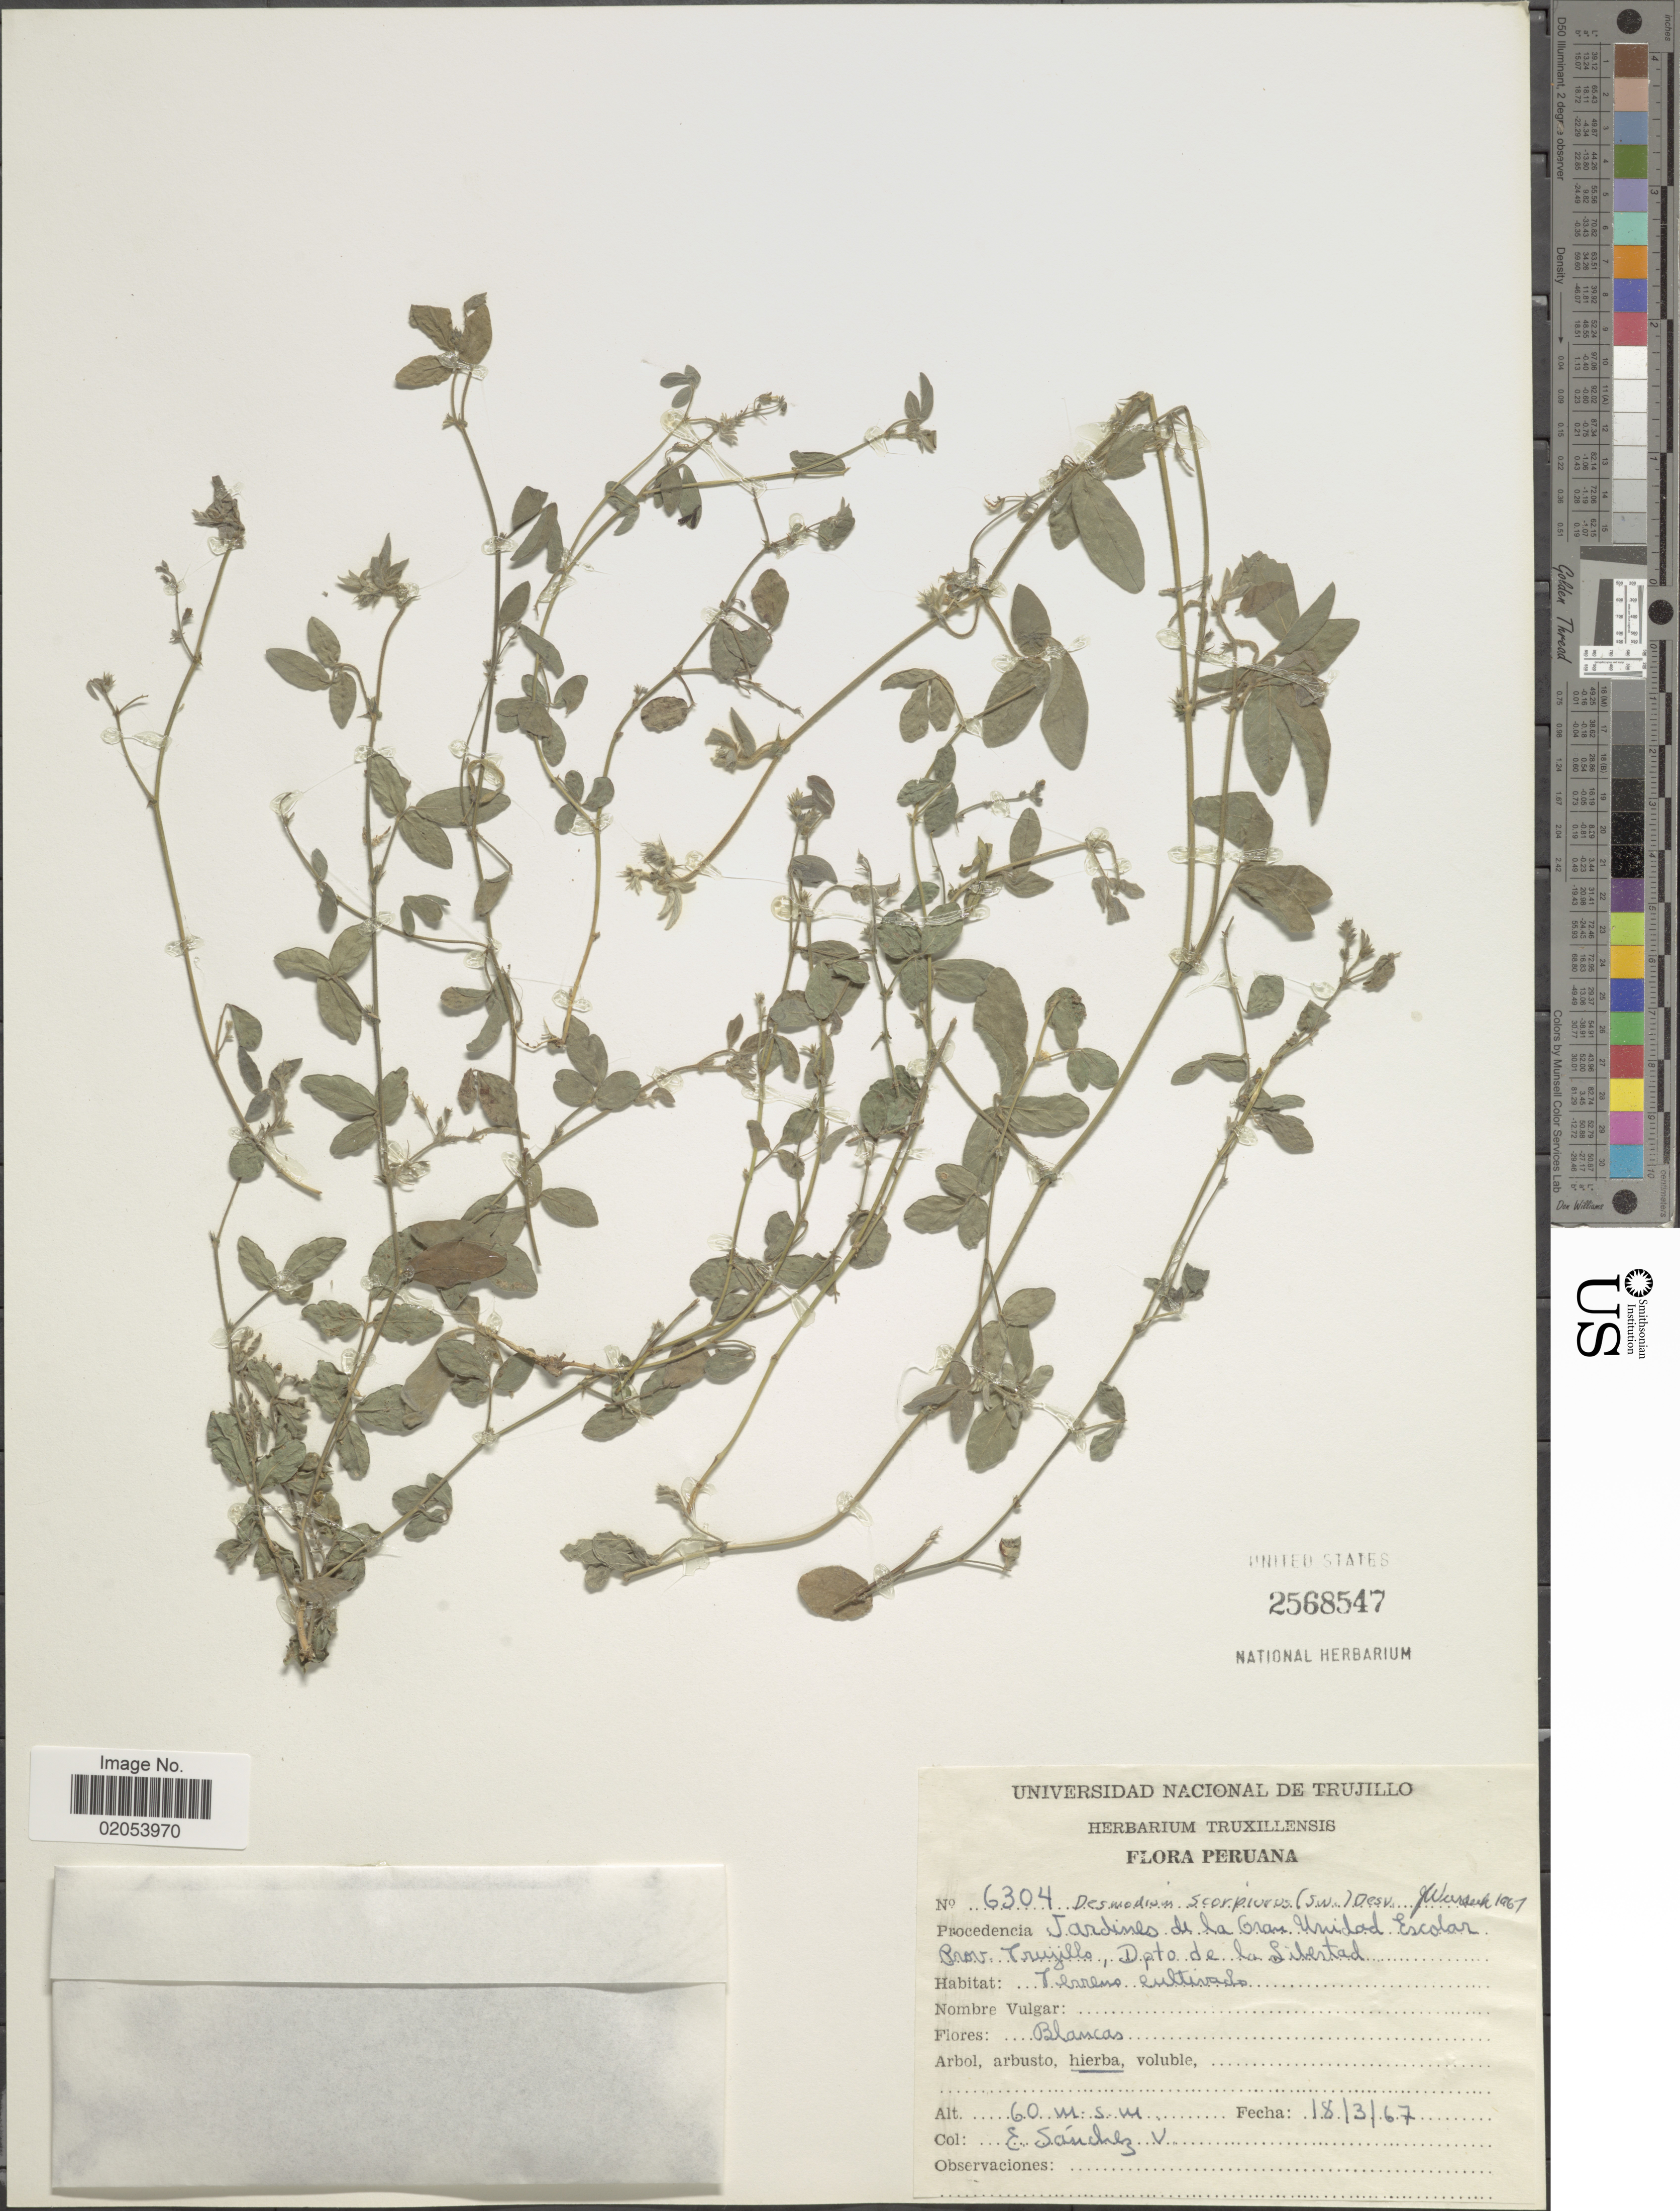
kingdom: Plantae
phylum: Tracheophyta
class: Magnoliopsida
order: Fabales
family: Fabaceae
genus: Desmodium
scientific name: Desmodium scorpiurus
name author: (Sw.) Desv. ex DC.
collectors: E. Sánchez V.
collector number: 6304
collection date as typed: Transcribed d/m/y: 18/3/67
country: Peru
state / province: La Libertad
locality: Peruana. Jardinho de la Gran Unidad Escolar Prov. Trujillo, Dpto de la Libertad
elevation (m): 60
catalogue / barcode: US 2568547